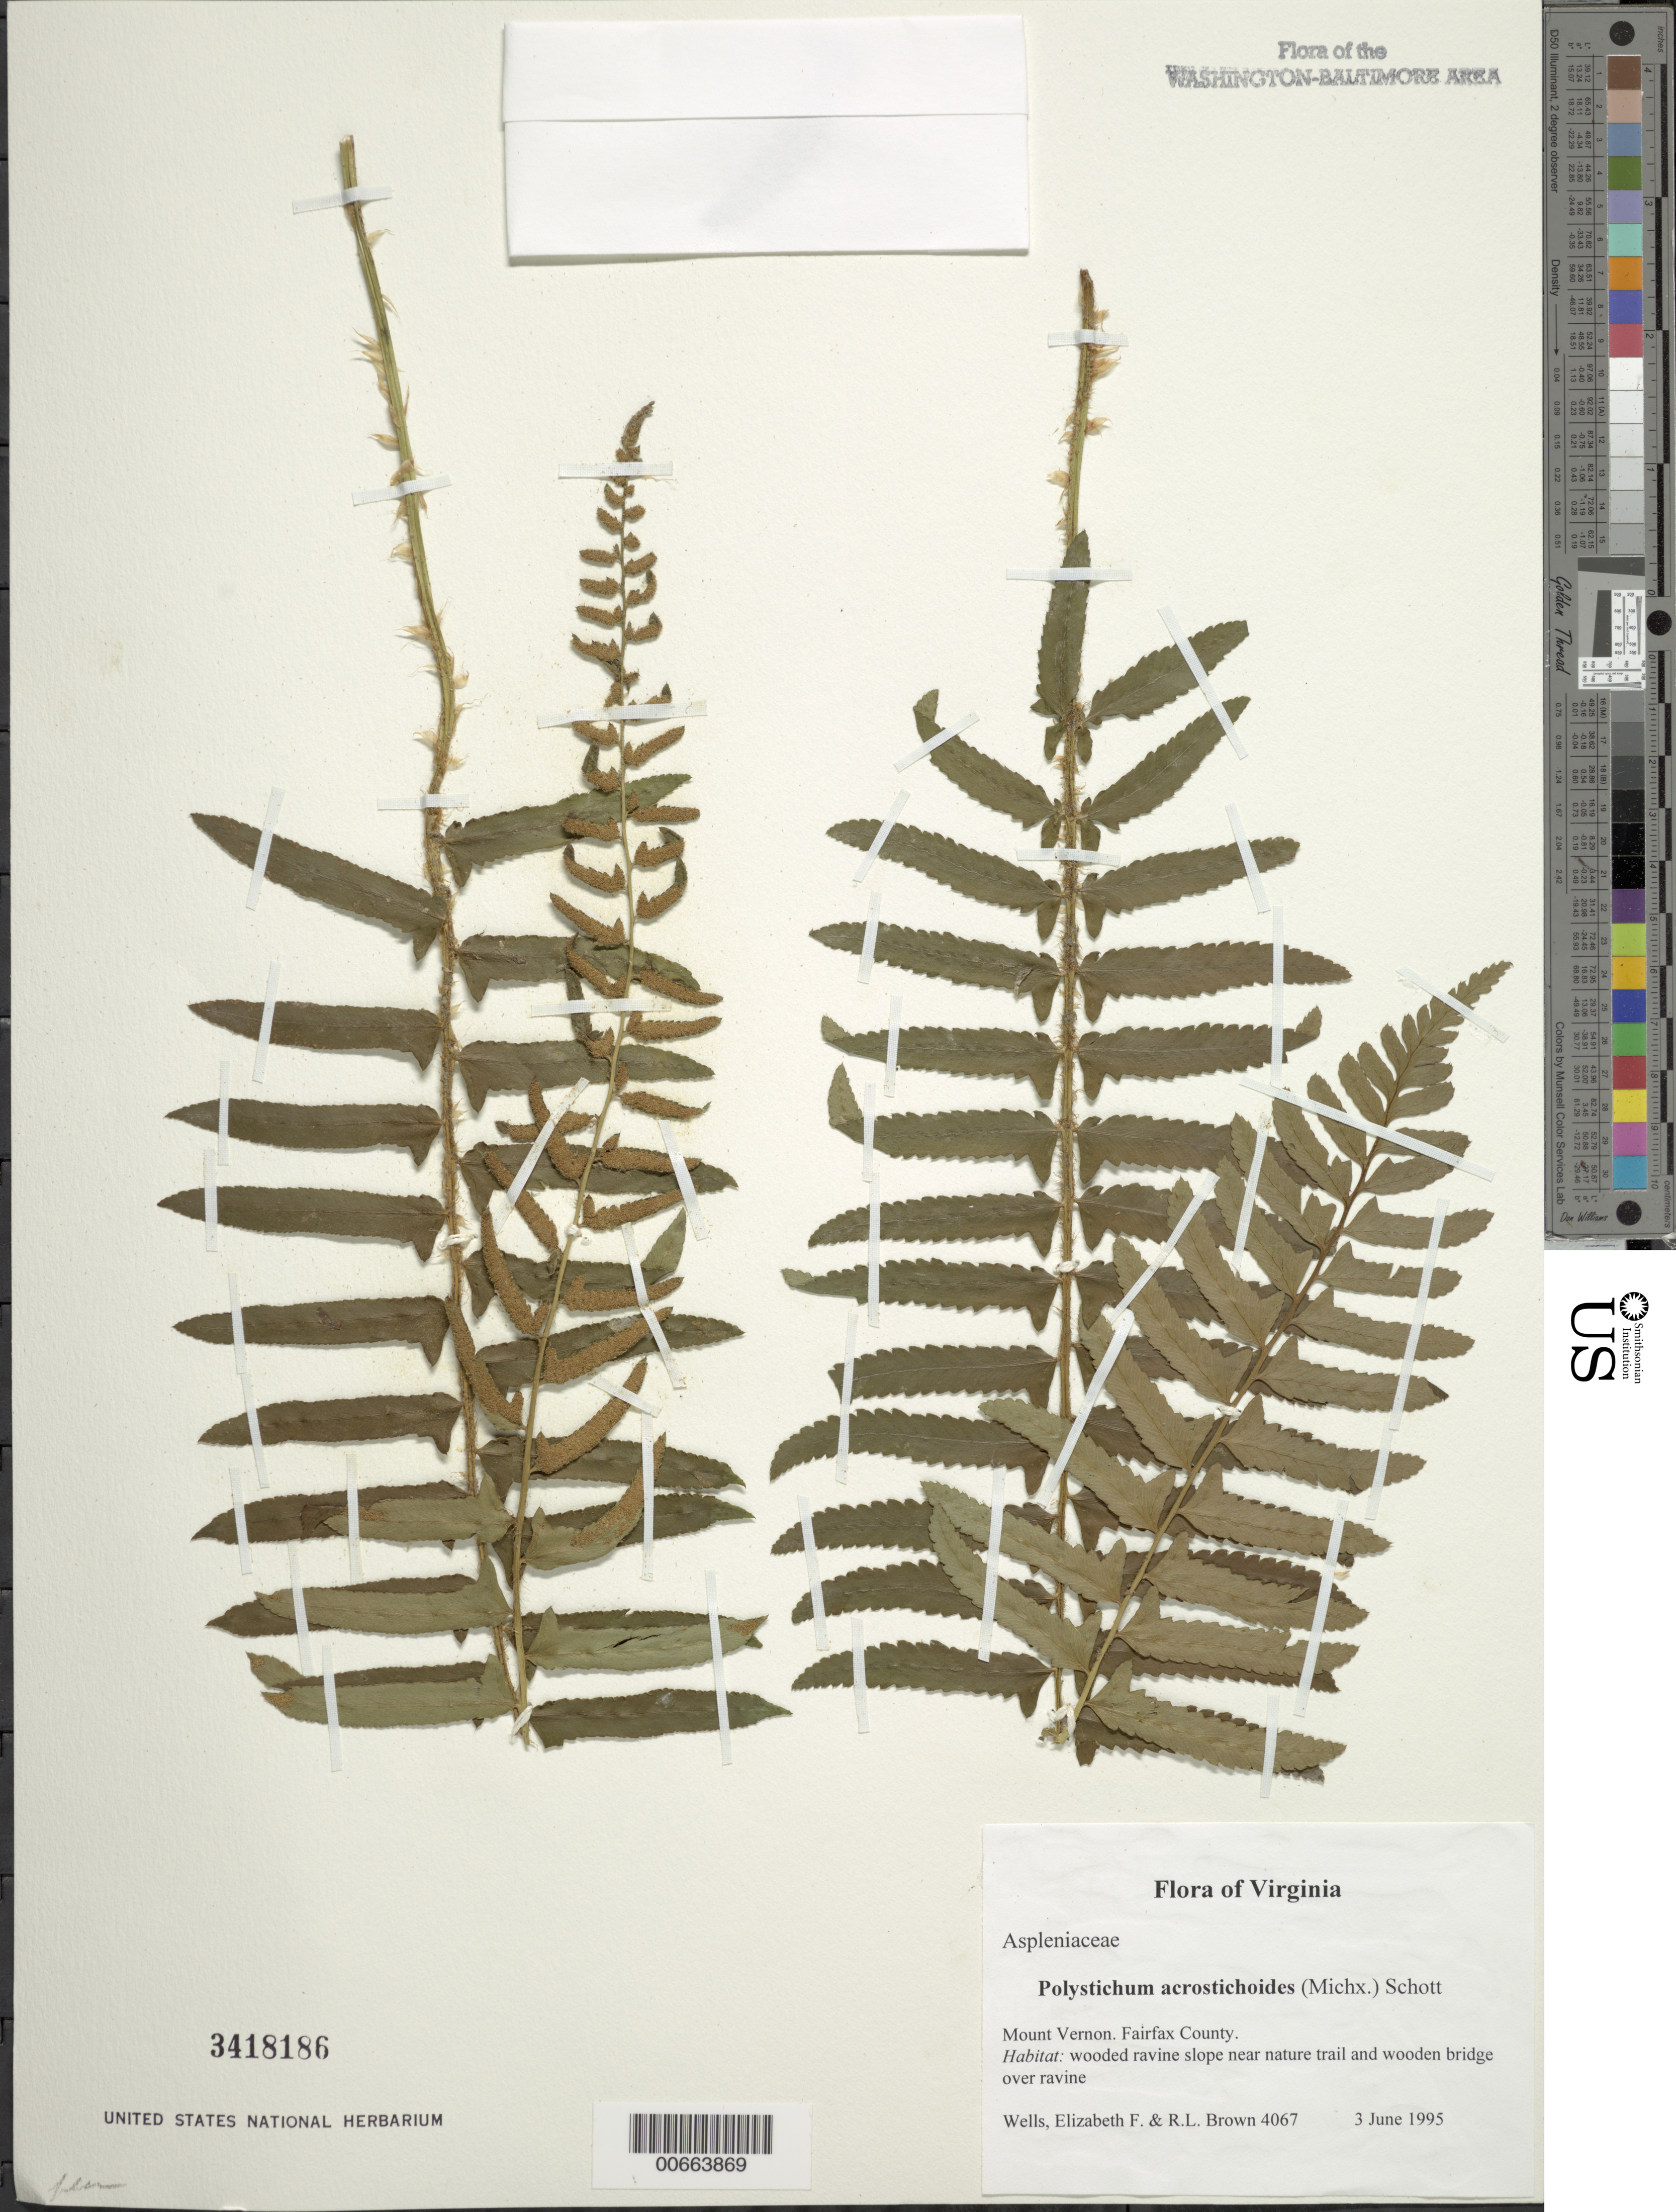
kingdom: Plantae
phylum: Tracheophyta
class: Polypodiopsida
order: Polypodiales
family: Dryopteridaceae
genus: Polystichum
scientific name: Polystichum acrostichoides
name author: (Michx.) Schott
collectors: E. F. Wells & R. L. Brown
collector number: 4067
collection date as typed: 03 Jun 1995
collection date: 1995-06-03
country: United States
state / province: Virginia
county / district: Fairfax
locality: Mount Vernon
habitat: wooded ravine slope near nature trail and wooden bridge over ravine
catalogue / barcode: US 3418186